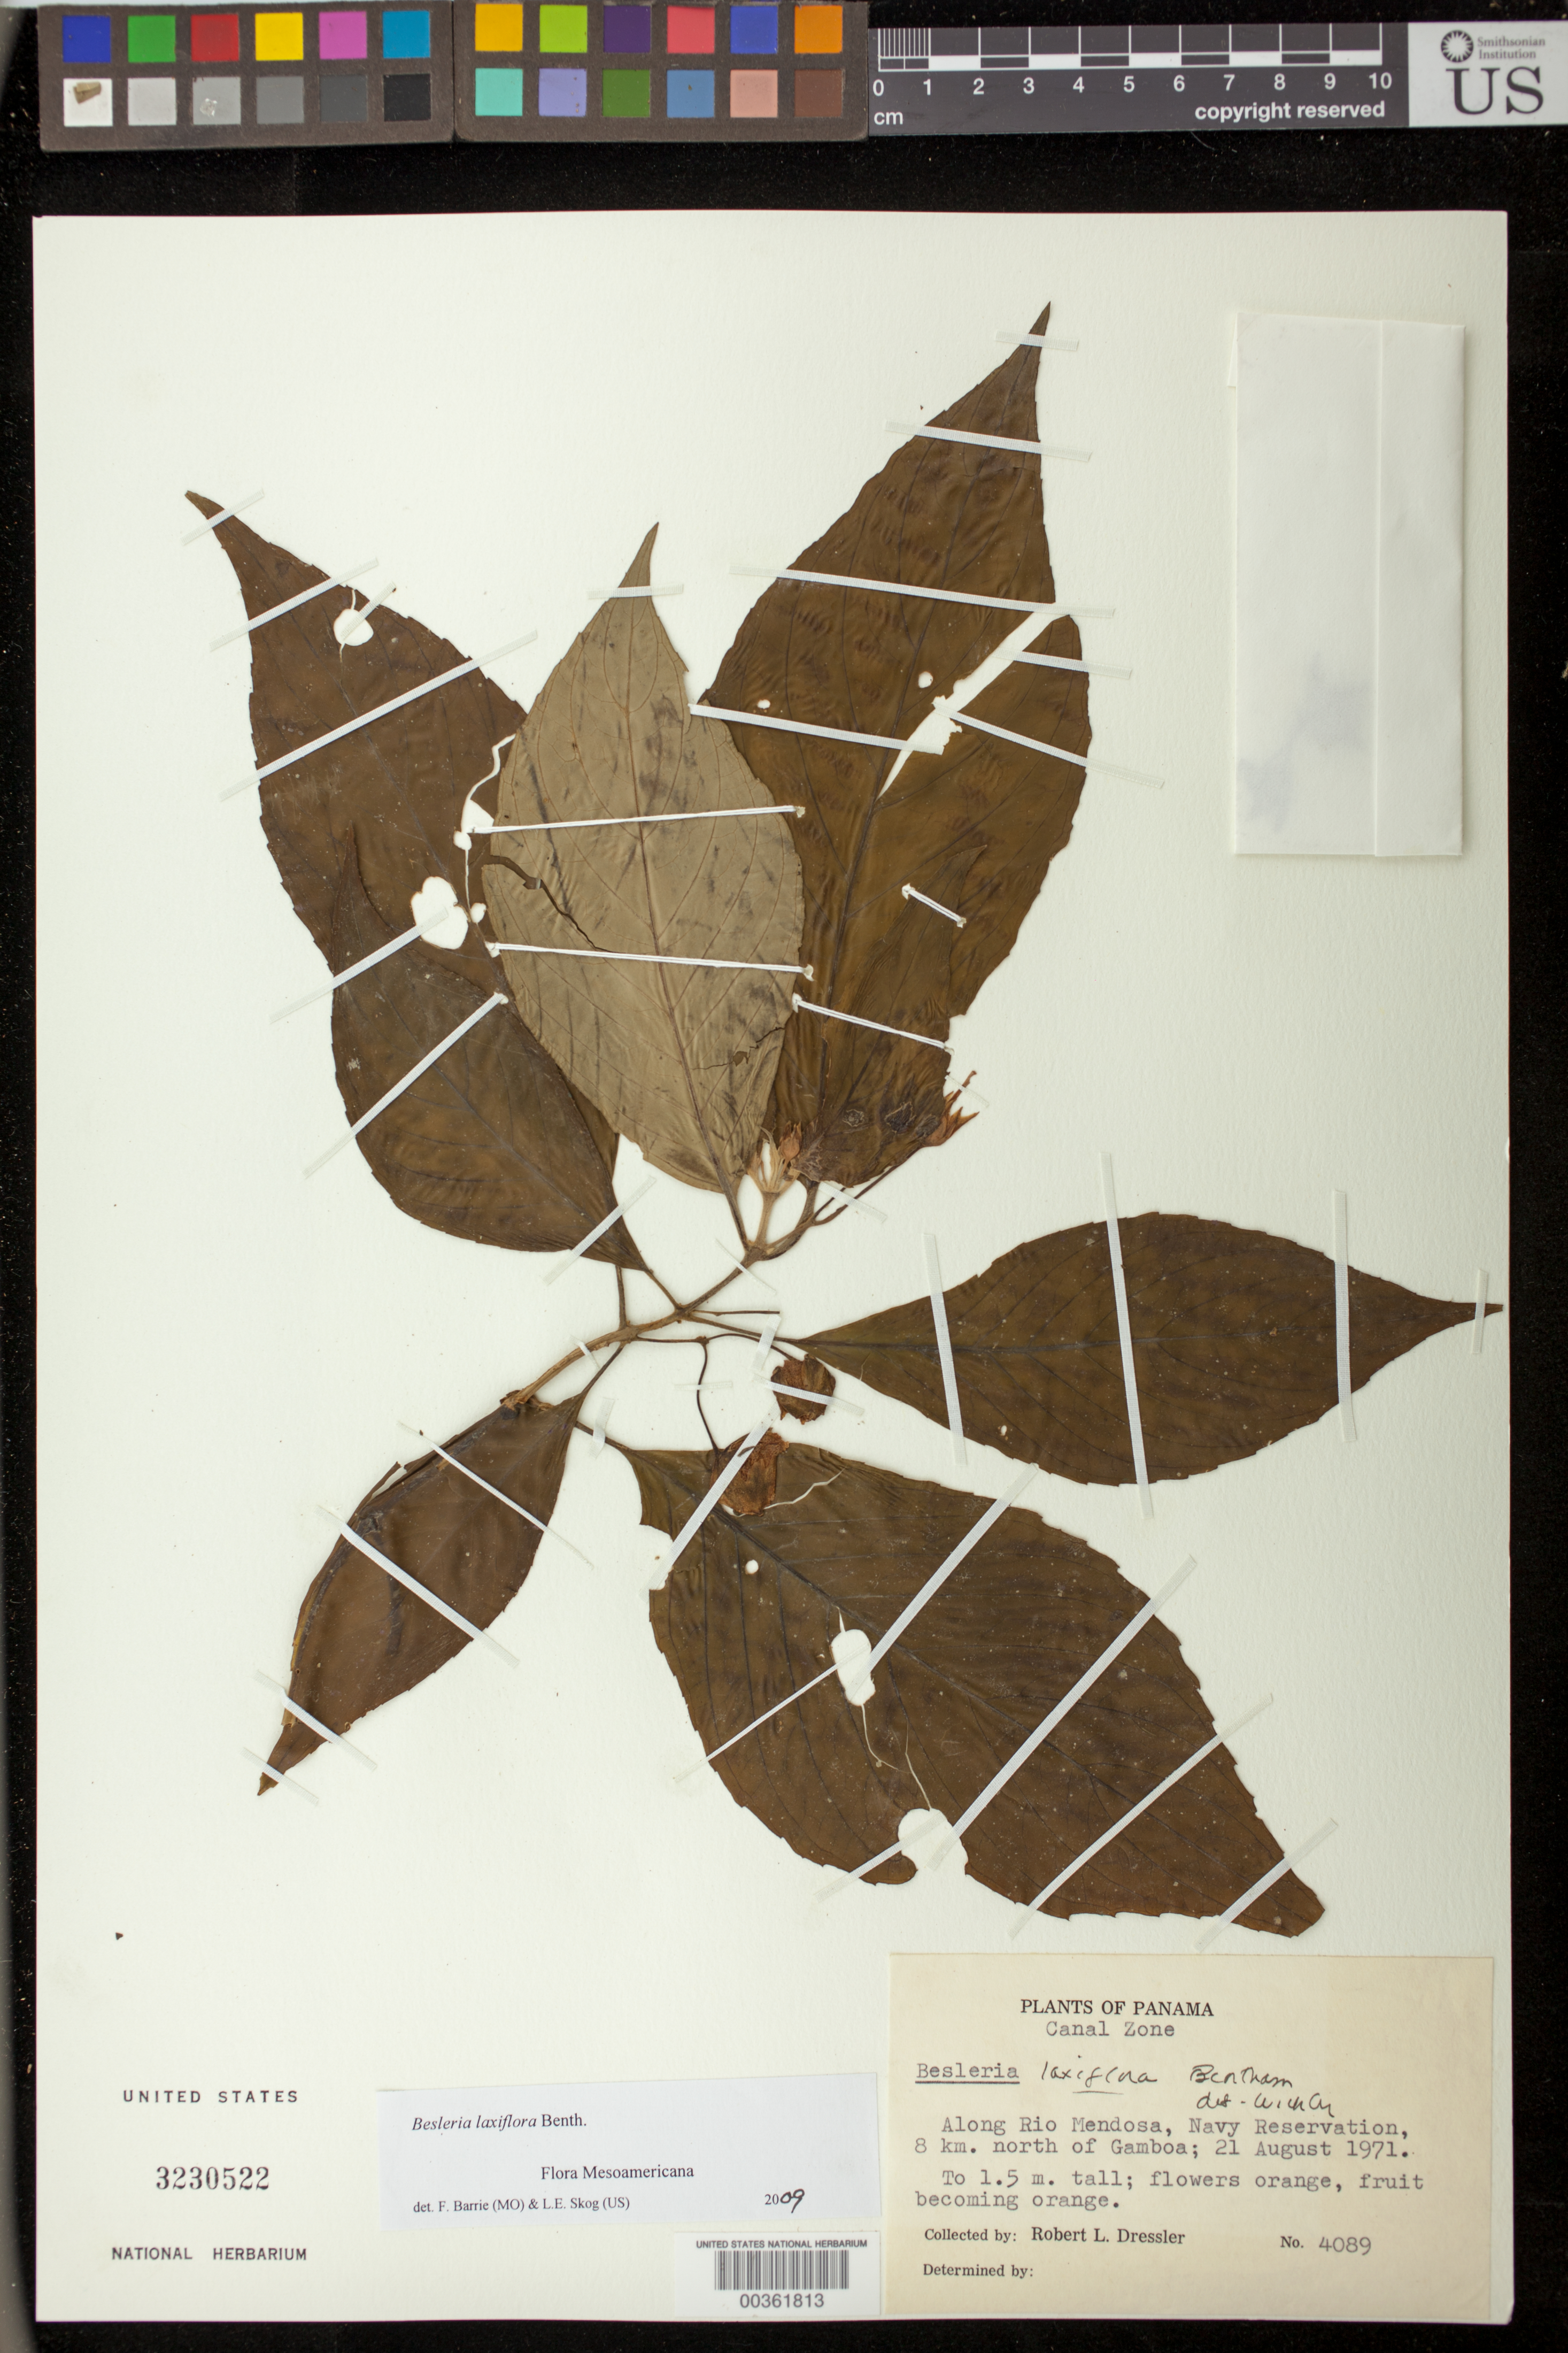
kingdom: Plantae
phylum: Tracheophyta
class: Magnoliopsida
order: Lamiales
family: Gesneriaceae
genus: Besleria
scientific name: Besleria laxiflora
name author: Benth.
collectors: R. Dressler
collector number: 4089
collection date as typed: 21 Aug 1971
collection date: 1971-08-21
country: Panama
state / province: Colón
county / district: Canal Zone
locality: Along Rio Mendosa, navy reservation, 8 km. N of Gamboa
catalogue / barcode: US 3230522